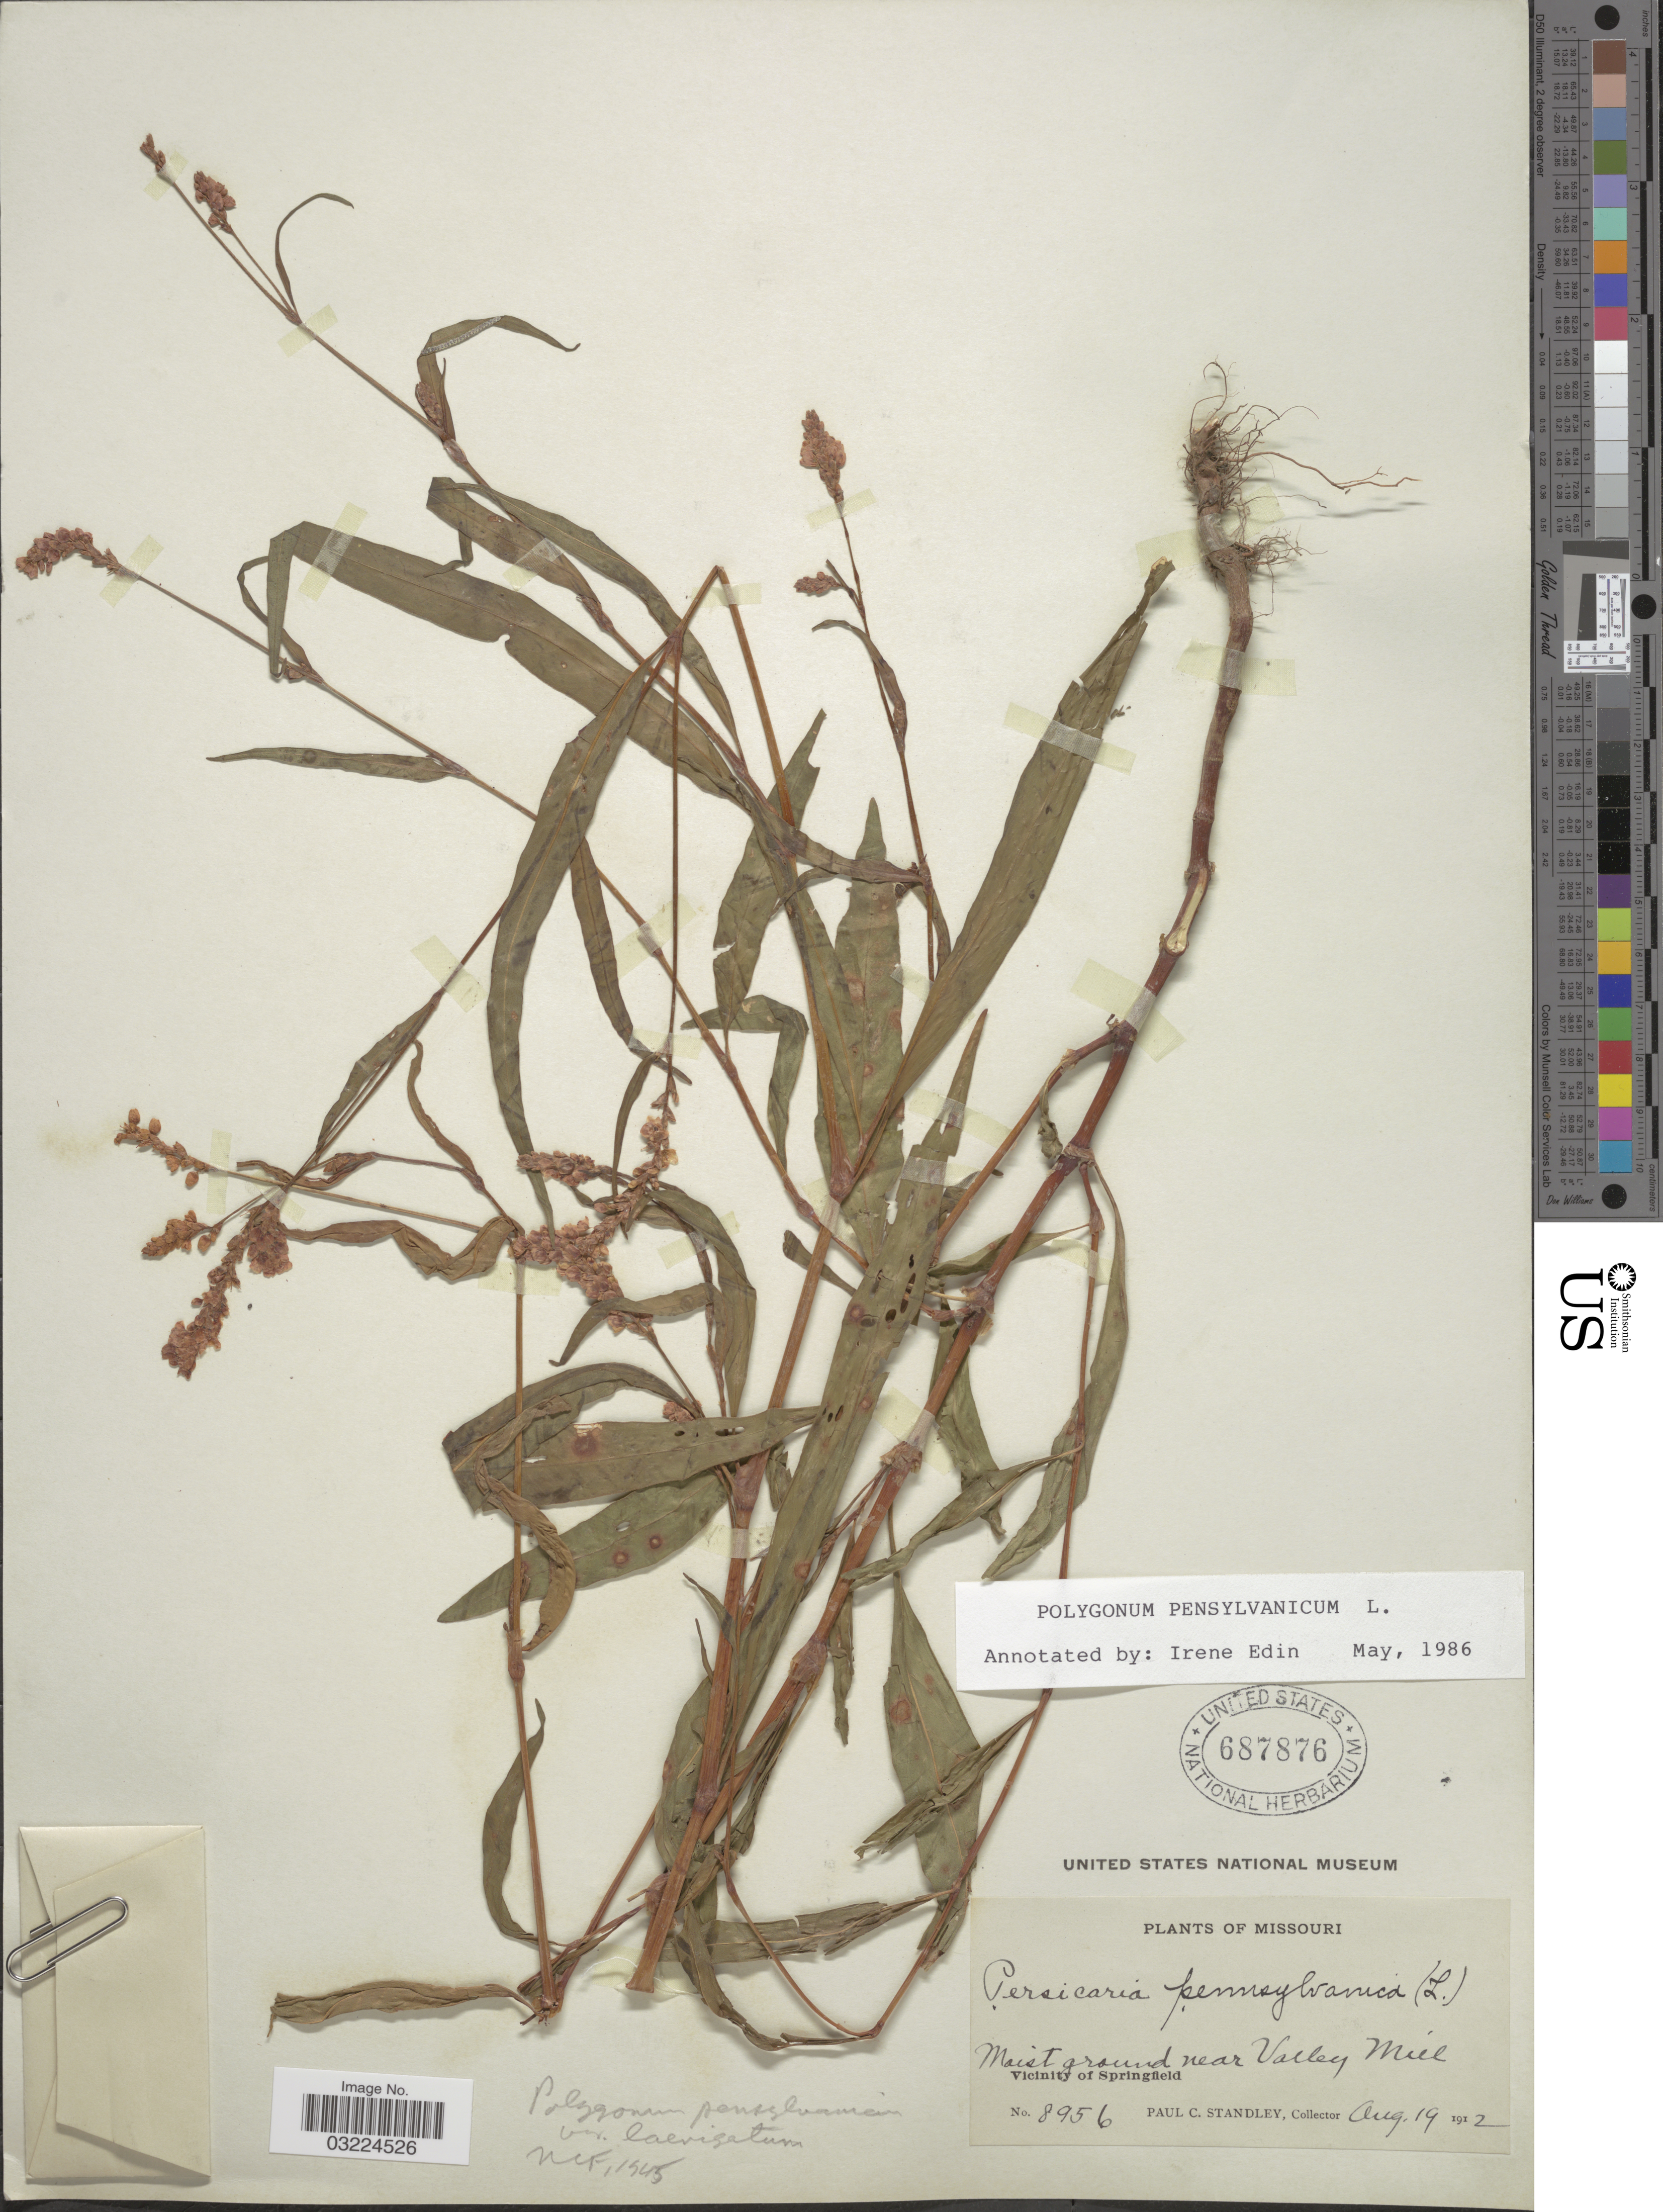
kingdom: Plantae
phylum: Tracheophyta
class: Magnoliopsida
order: Caryophyllales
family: Polygonaceae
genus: Persicaria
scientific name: Persicaria pensylvanica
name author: (L.) M. Gómez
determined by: Atha, D. E.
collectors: P. C. Standley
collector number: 8956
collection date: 1912-08-19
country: United States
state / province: Missouri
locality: Moist ground near Valley Mill. Vicinity of Springfield.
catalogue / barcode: US 687876